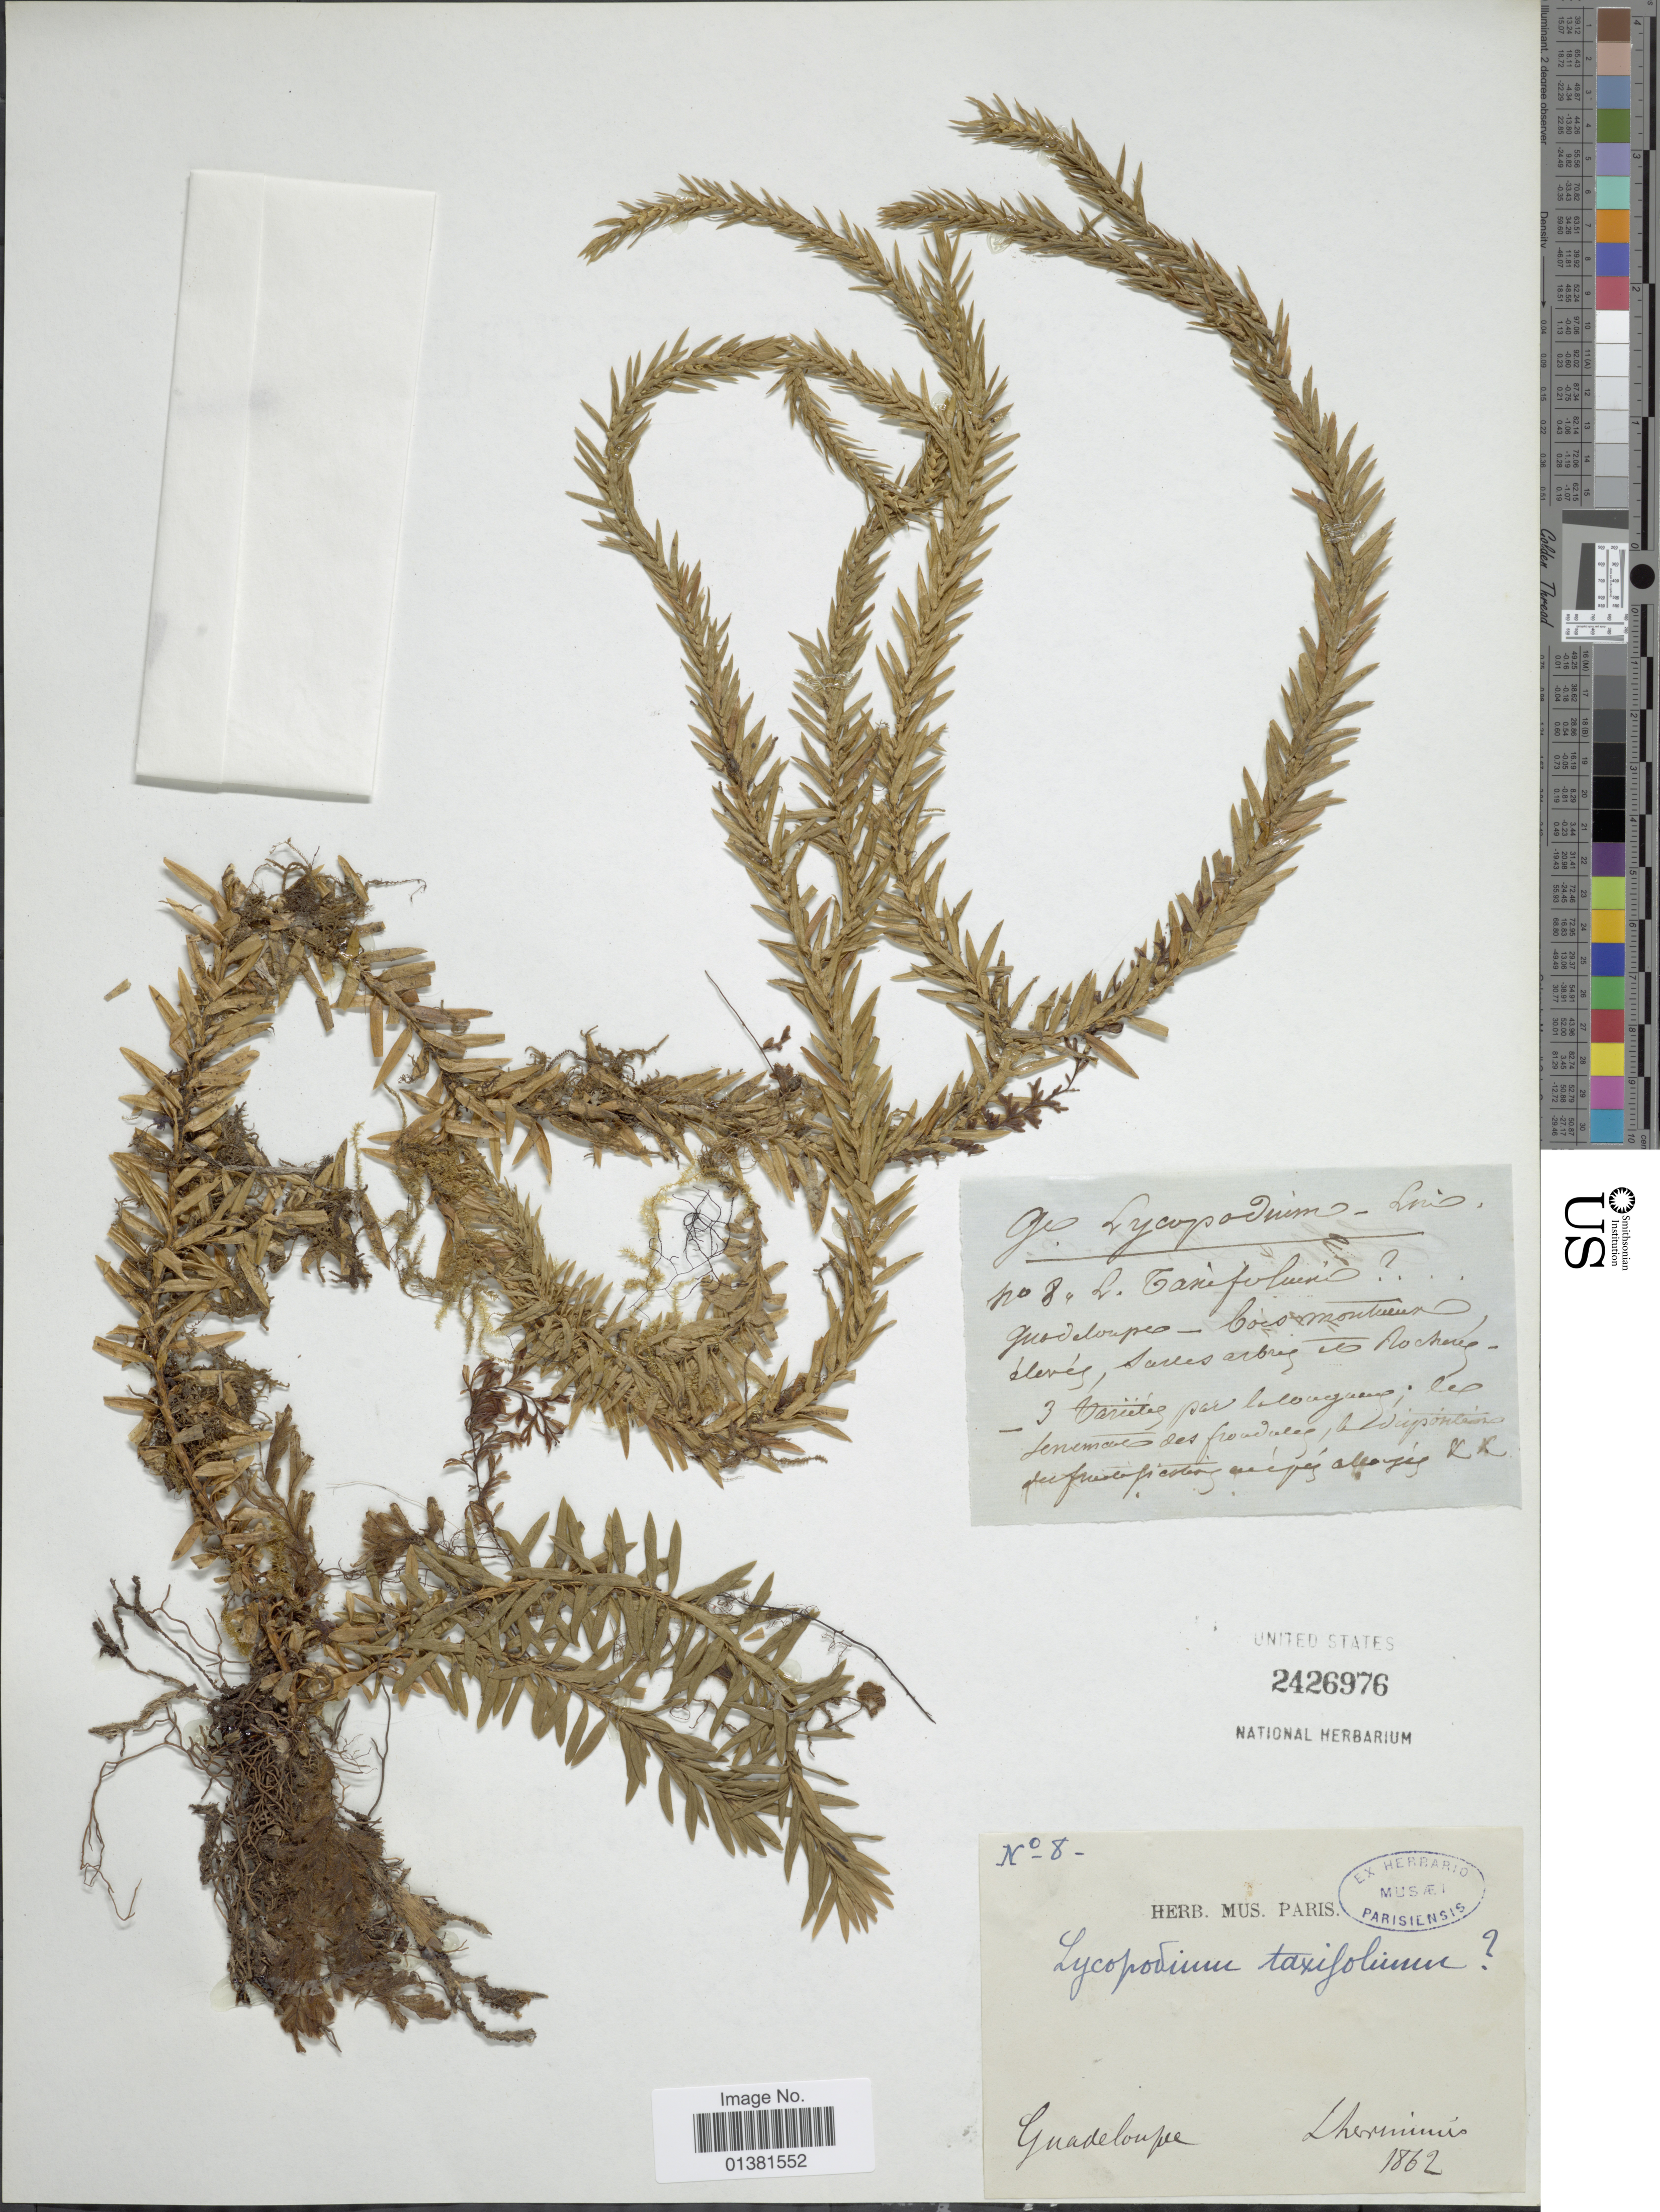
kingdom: Plantae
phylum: Tracheophyta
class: Lycopodiopsida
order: Lycopodiales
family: Lycopodiaceae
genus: Phlegmariurus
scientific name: Phlegmariurus taxifolius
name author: (Sw.) Á. Löve & D. Löve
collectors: -. L'Herminier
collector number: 8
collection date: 1862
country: Guadeloupe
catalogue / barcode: US 2426976